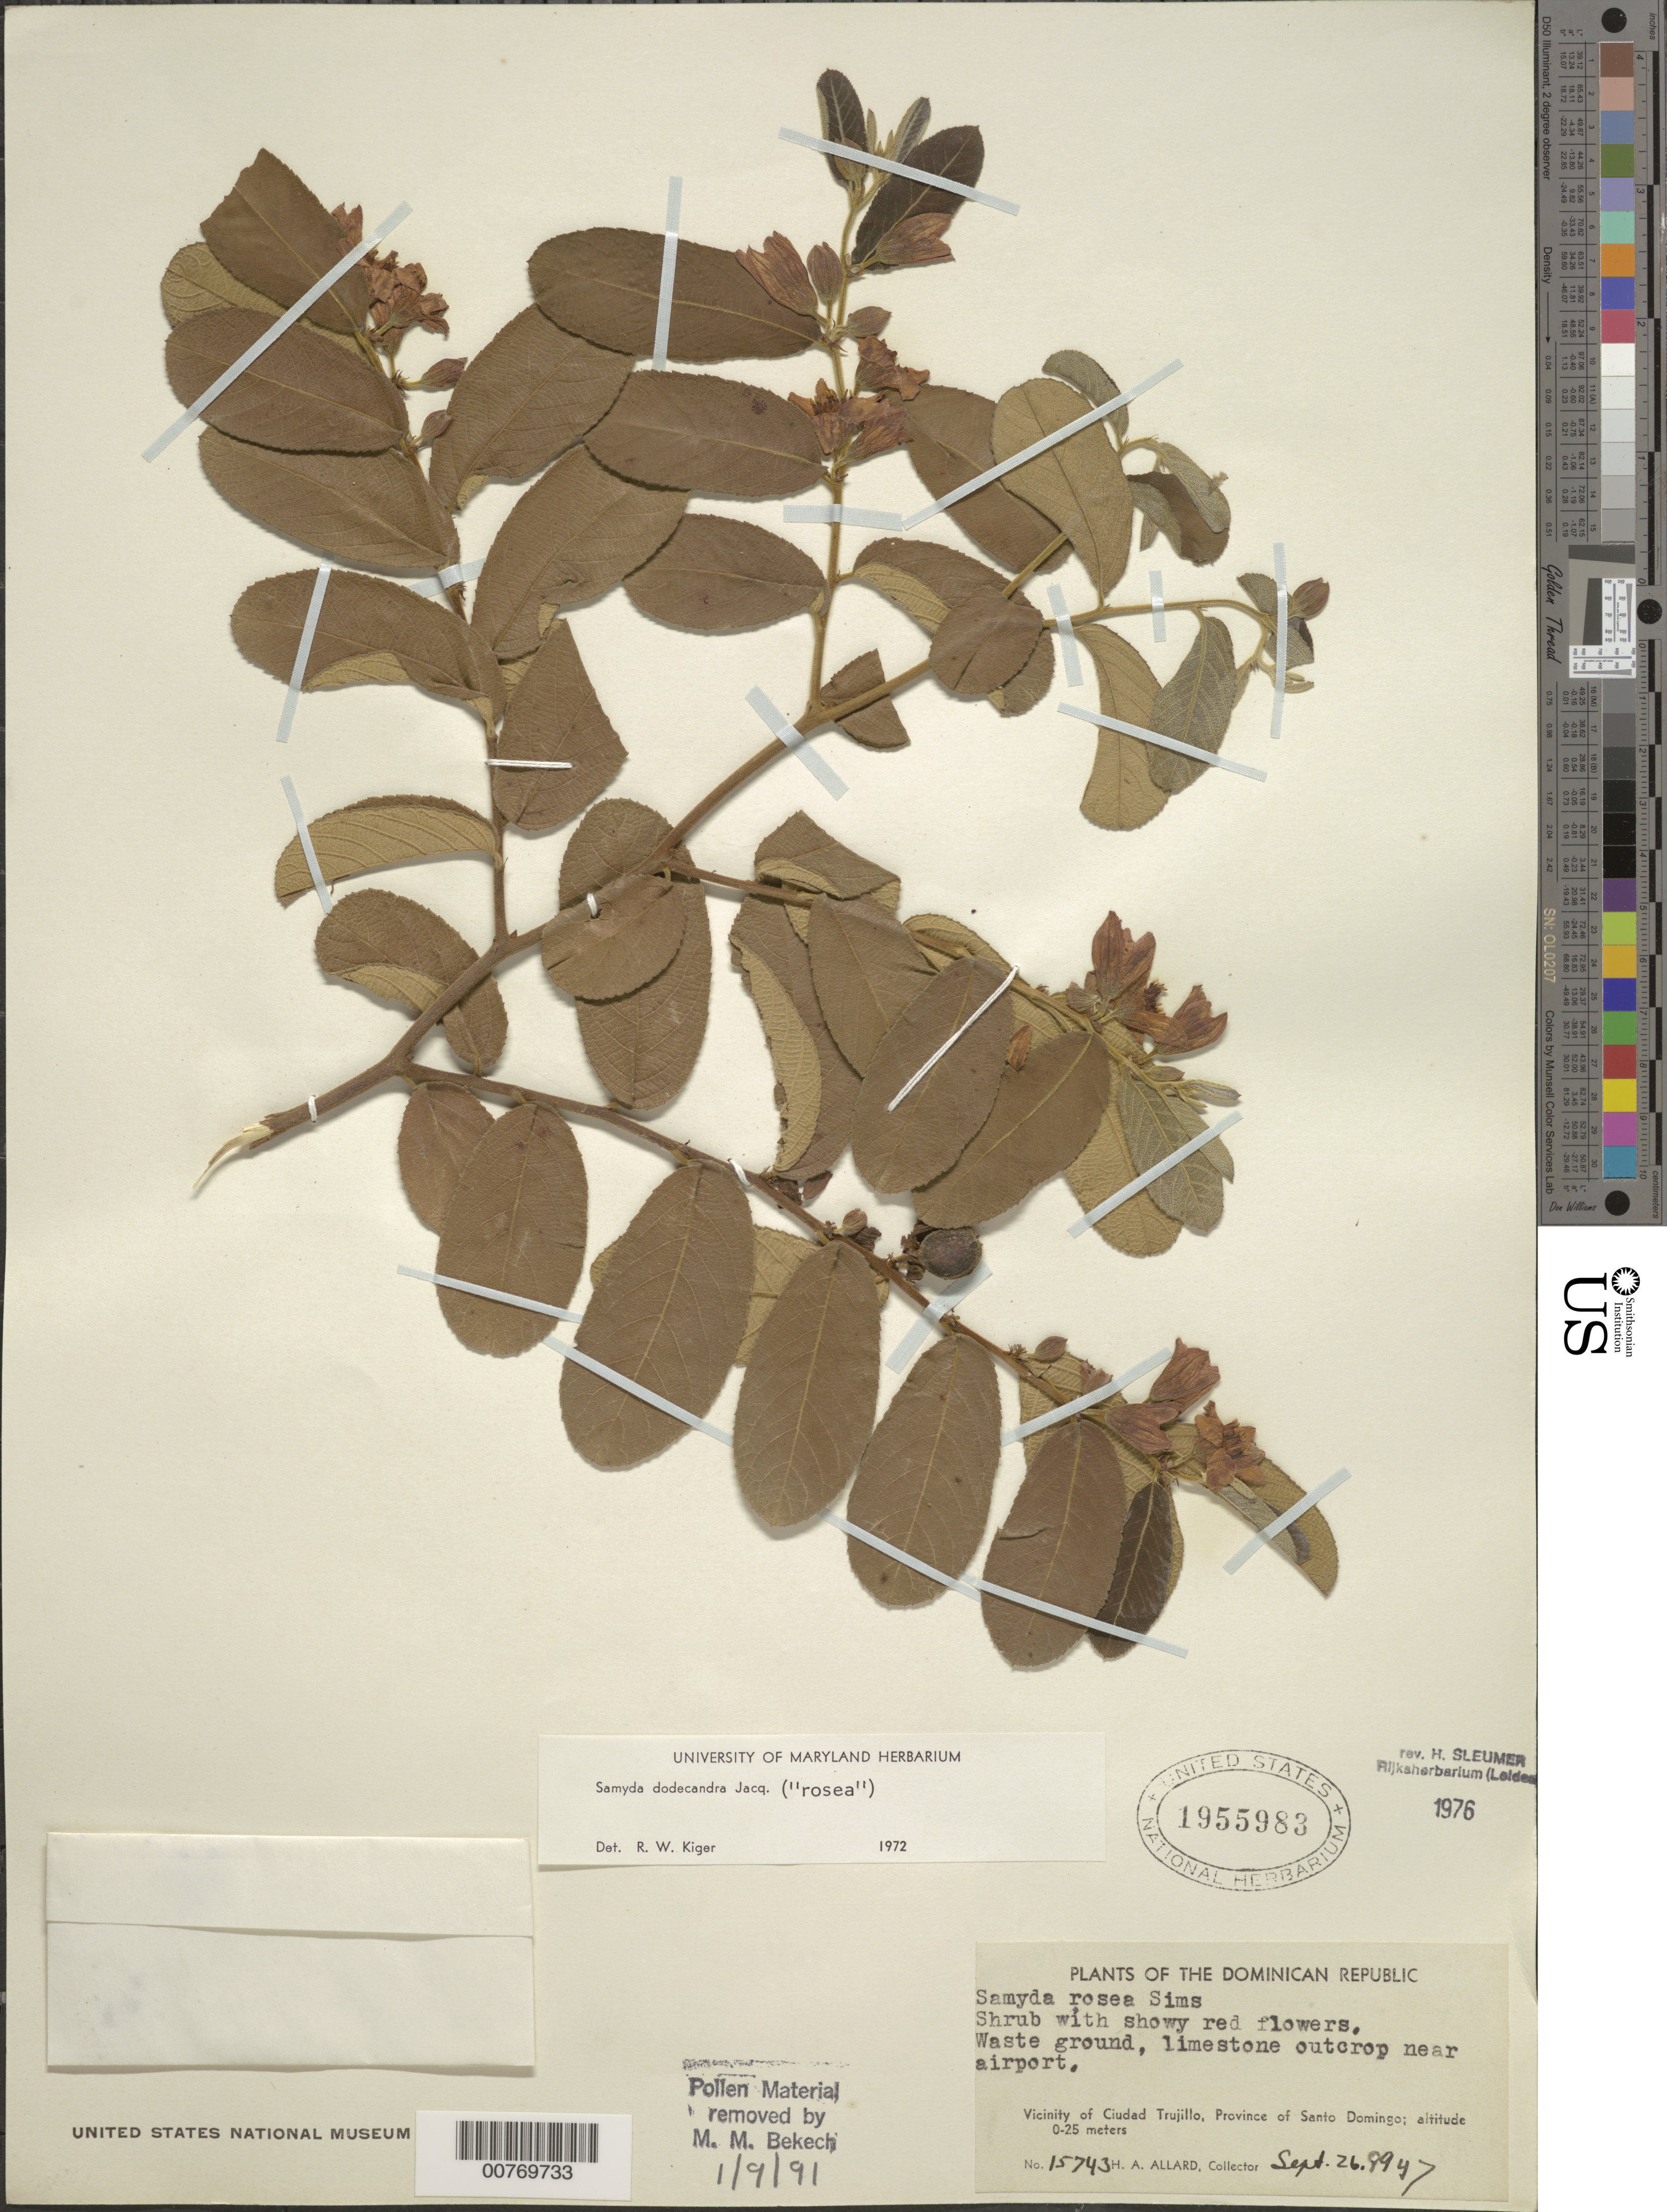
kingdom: Plantae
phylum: Tracheophyta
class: Magnoliopsida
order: Malpighiales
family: Salicaceae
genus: Casearia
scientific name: Casearia dodecandra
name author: (Jacq.) T. Samar. & M.H. Alford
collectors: H. A. Allard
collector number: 15743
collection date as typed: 26 Sep 1947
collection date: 1947-09-26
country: Dominican Republic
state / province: Santo Domingo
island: Hispaniola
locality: Vicinity of Ciudad Trujillo.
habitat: Waste ground, limestone outcrop near airport.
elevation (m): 0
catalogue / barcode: US 1955983